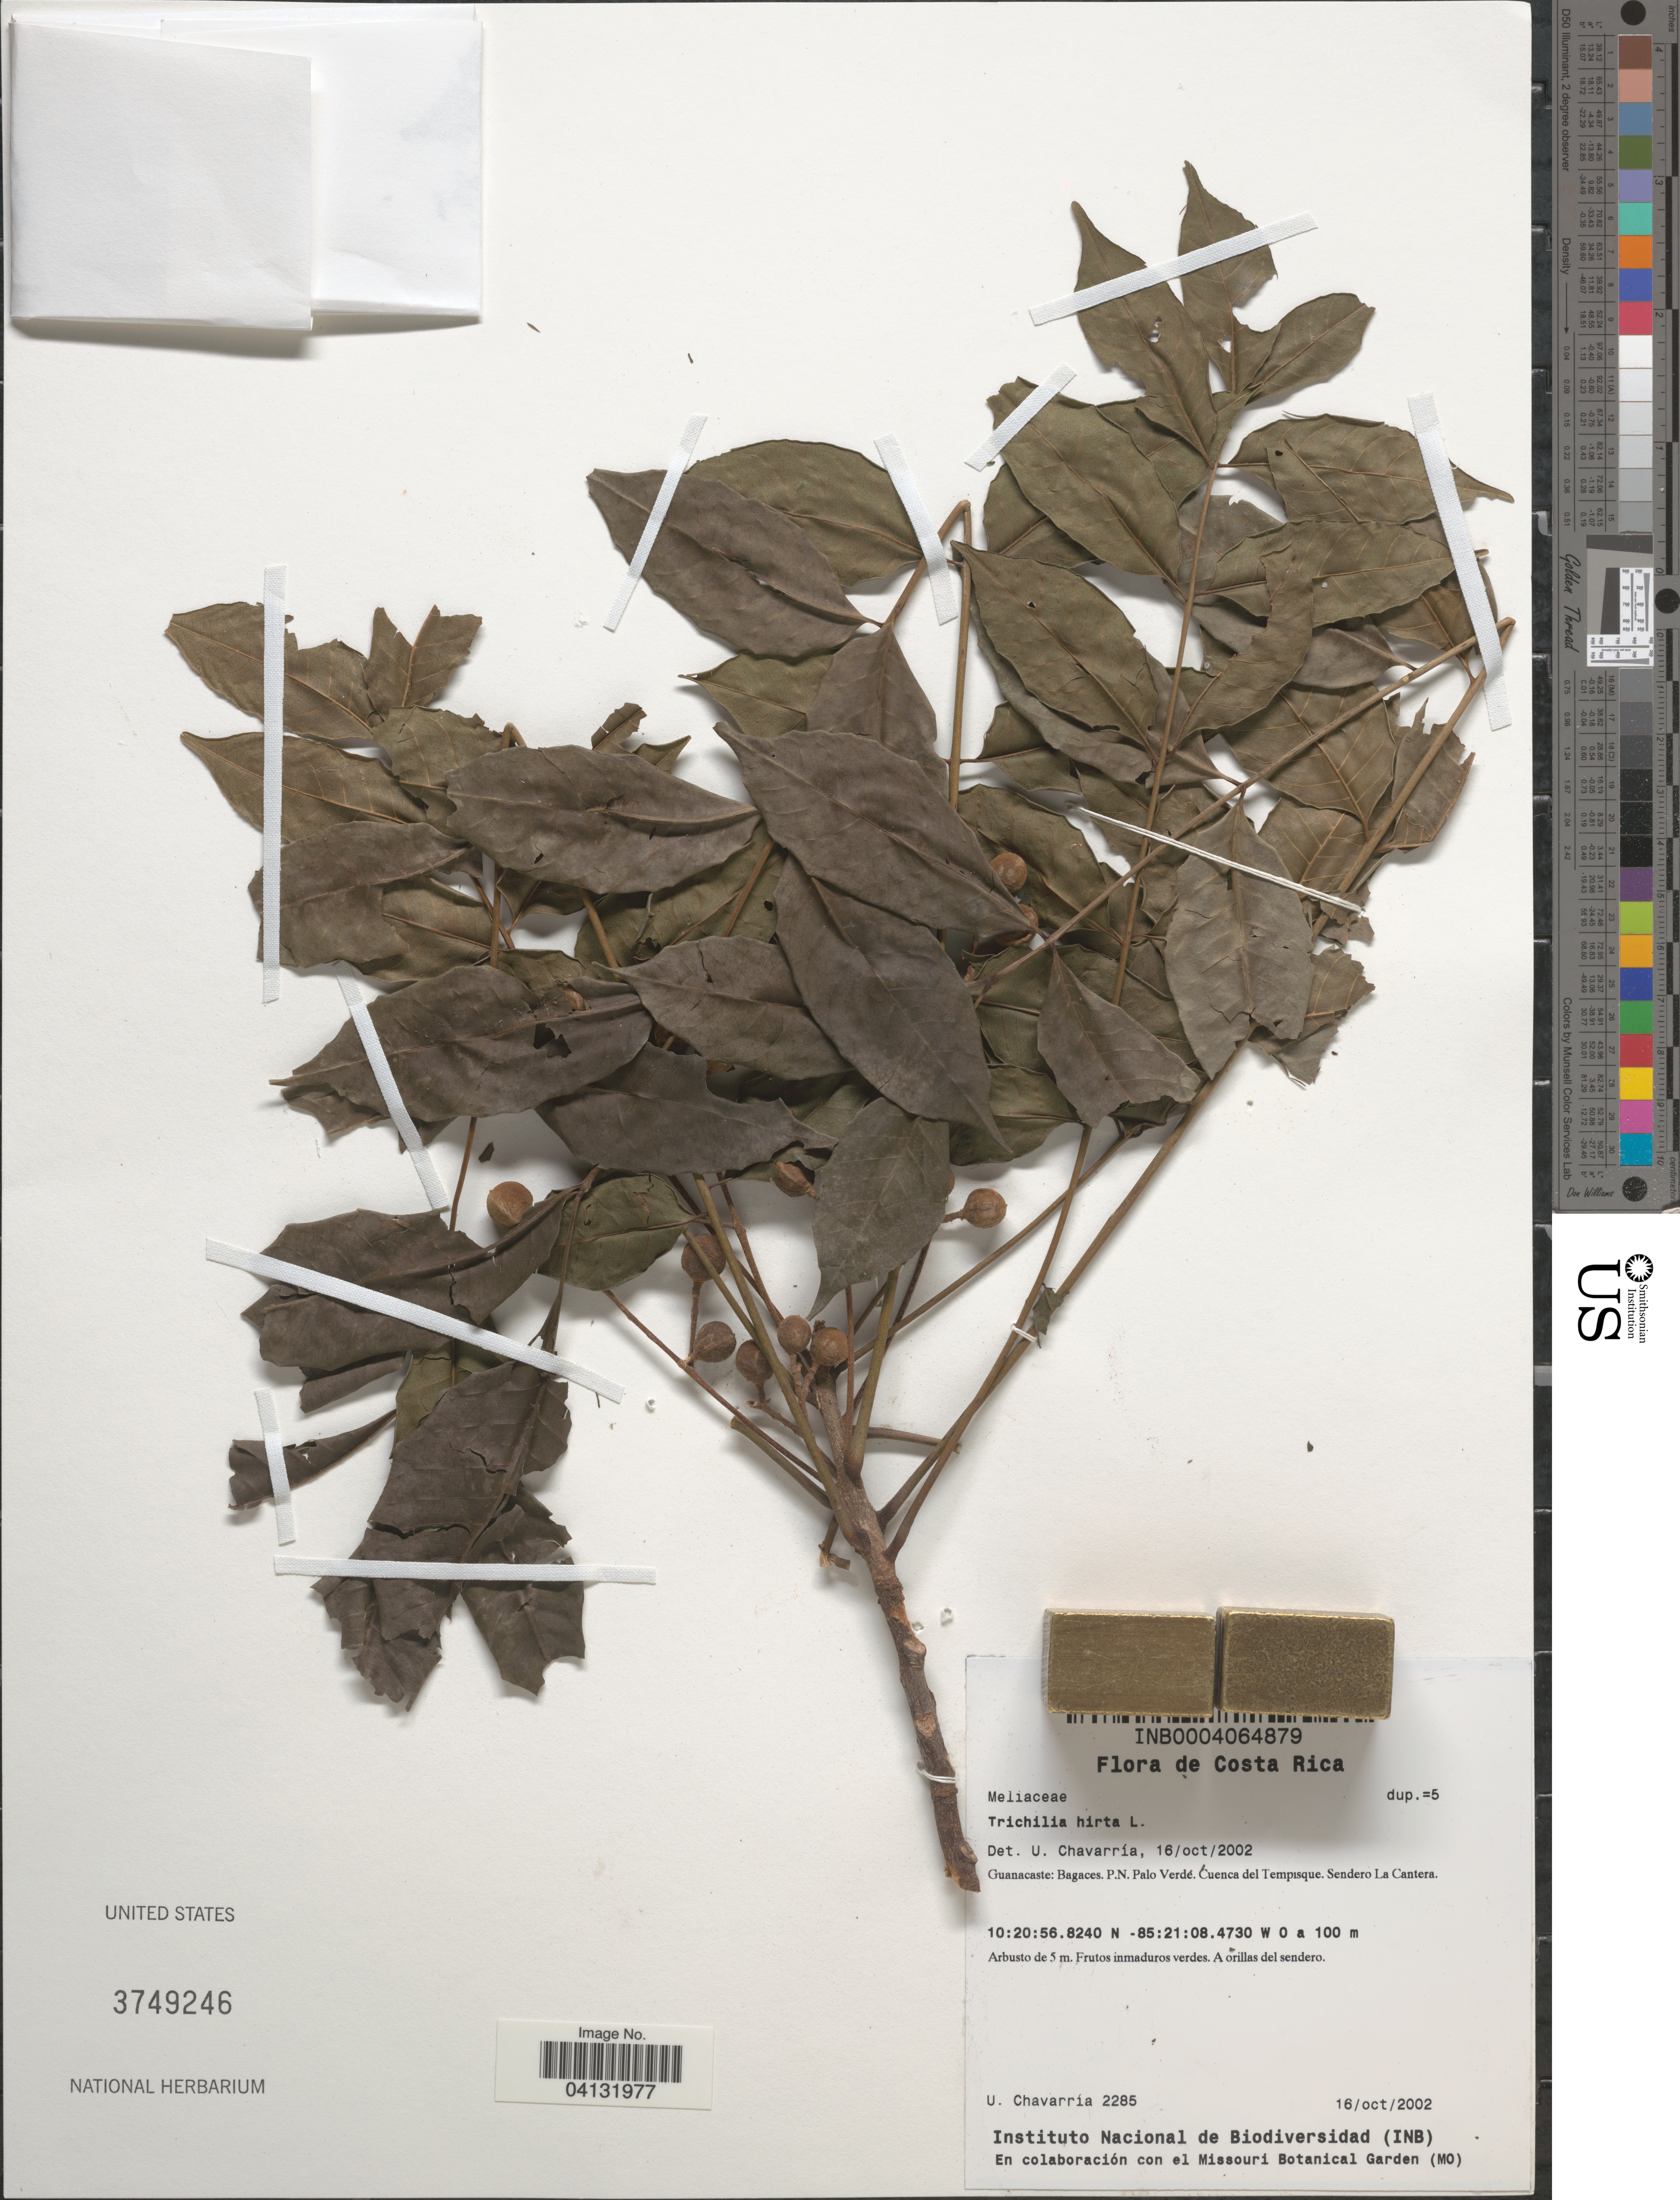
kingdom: Plantae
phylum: Tracheophyta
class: Magnoliopsida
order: Sapindales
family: Meliaceae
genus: Trichilia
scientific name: Trichilia hirta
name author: L.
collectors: U. Chavarría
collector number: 2285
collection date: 2002-10-16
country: Costa Rica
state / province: Guanacaste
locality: Bagaces. P.N. Palo Verdé. Cuenca del Tempisque. Sendero La Cantera.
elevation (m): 0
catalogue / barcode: US 3749246